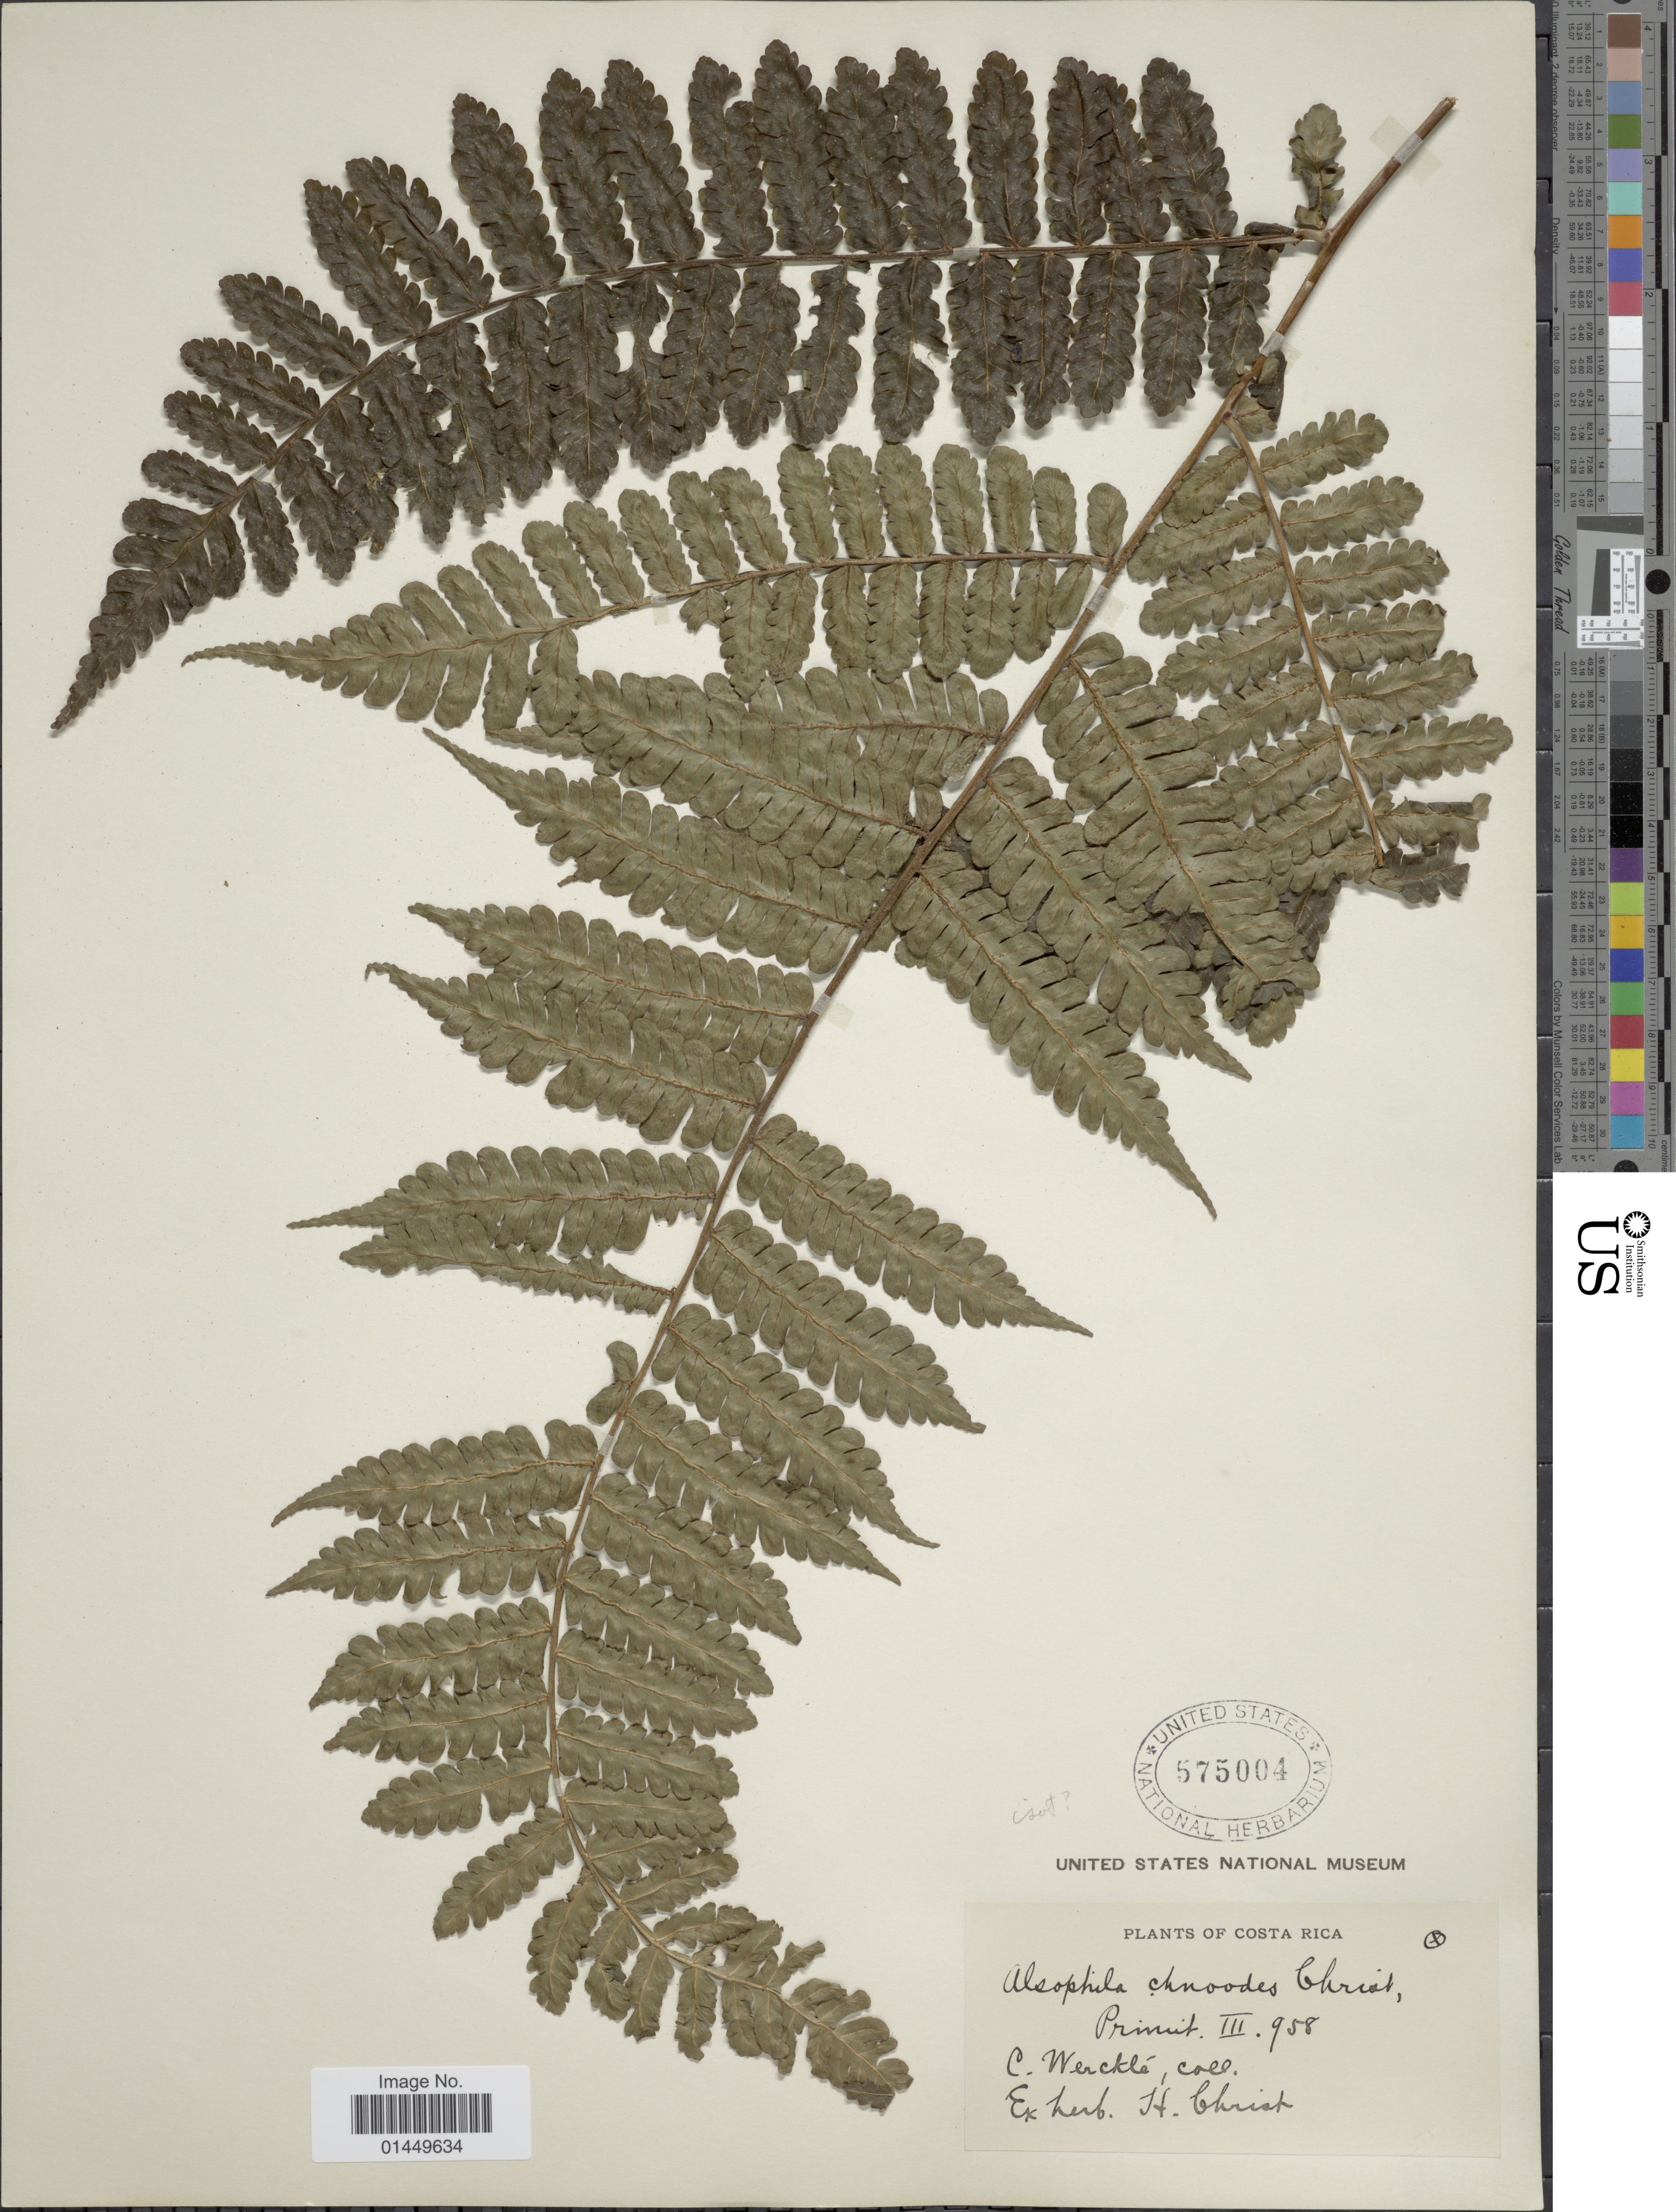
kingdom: Plantae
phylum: Tracheophyta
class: Polypodiopsida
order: Cyatheales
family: Cyatheaceae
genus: Cyathea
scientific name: Cyathea schiedeana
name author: (C. Presl) Domin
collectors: C. C Wercklé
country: Costa Rica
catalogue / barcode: US 575004